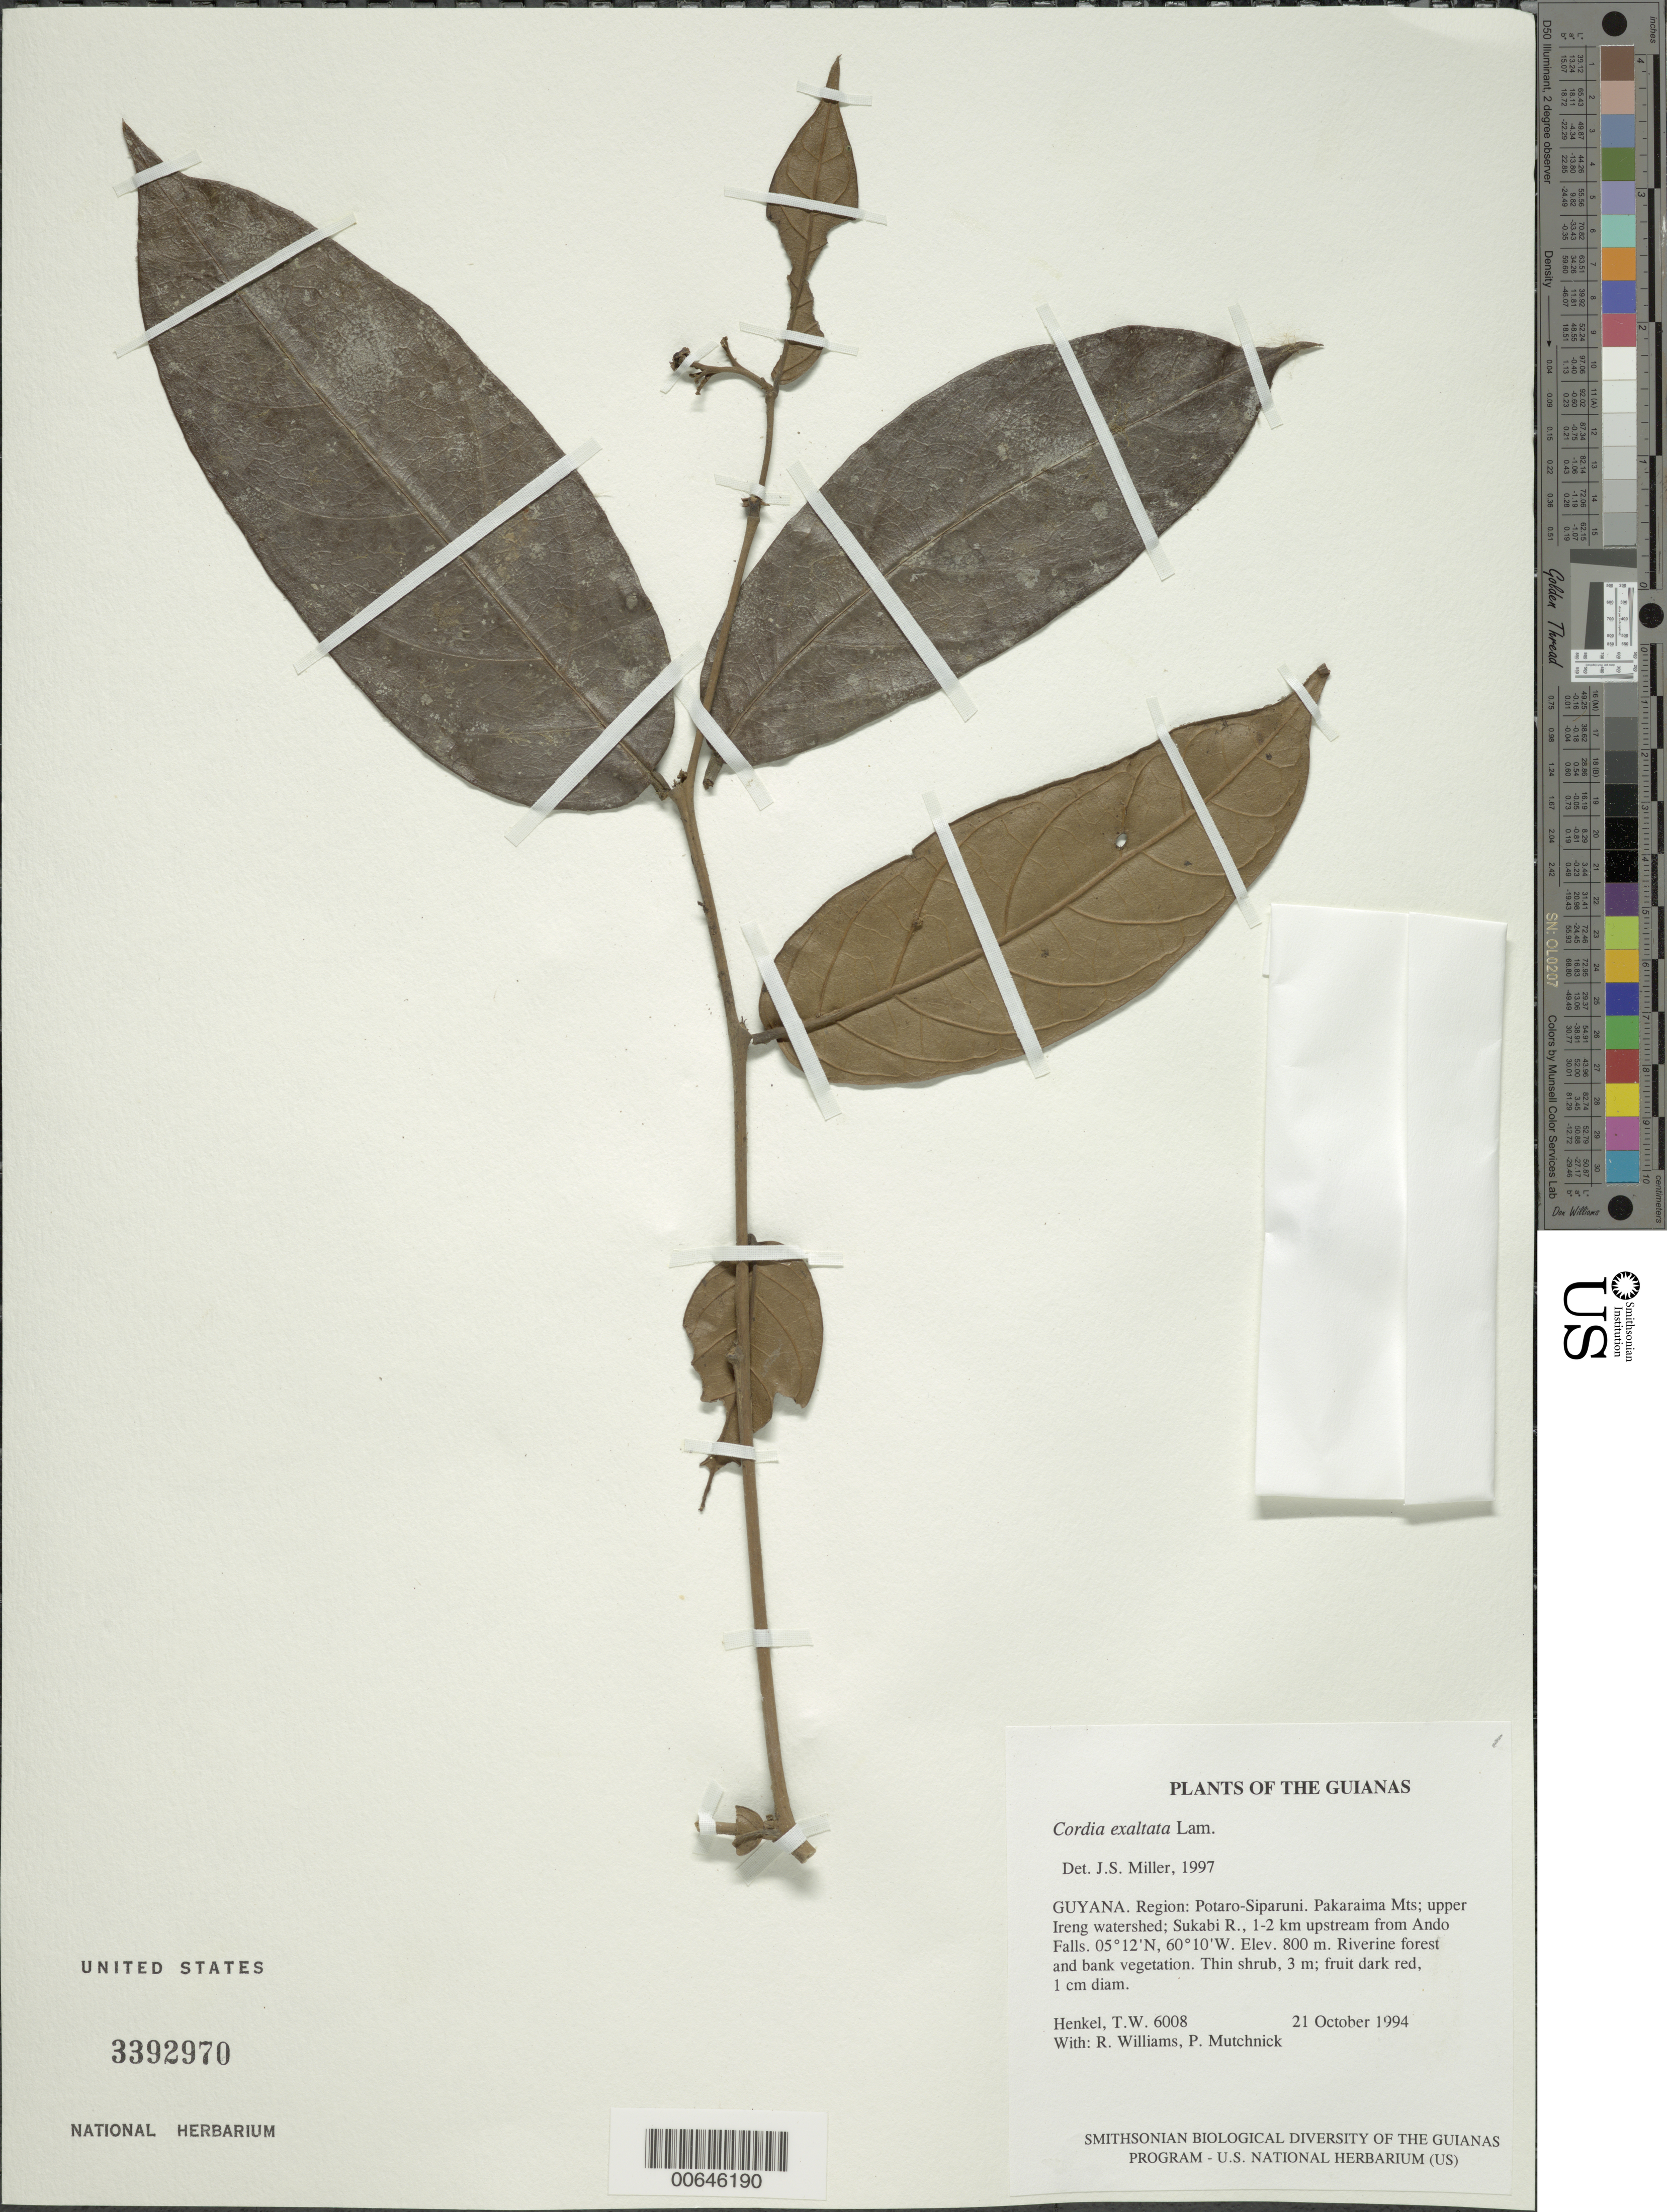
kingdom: Plantae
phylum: Tracheophyta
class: Magnoliopsida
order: Boraginales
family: Cordiaceae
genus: Cordia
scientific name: Cordia exaltata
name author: Lam.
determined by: Miller, James S., (MO), Missouri Botanical Garden (UNITED STATES)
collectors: T. Henkel, R. Williams & P. Mutchnick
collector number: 6008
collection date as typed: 21 October 1994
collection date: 1994-10-21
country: Guyana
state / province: Potaro-Siparuni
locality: Pakaraima Mts; upper Ireng watershed; Sukabi R., 1-2 km upstream from Ando Falls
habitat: Riverine forest and bank vegetation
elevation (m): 800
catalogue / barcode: US 3392970